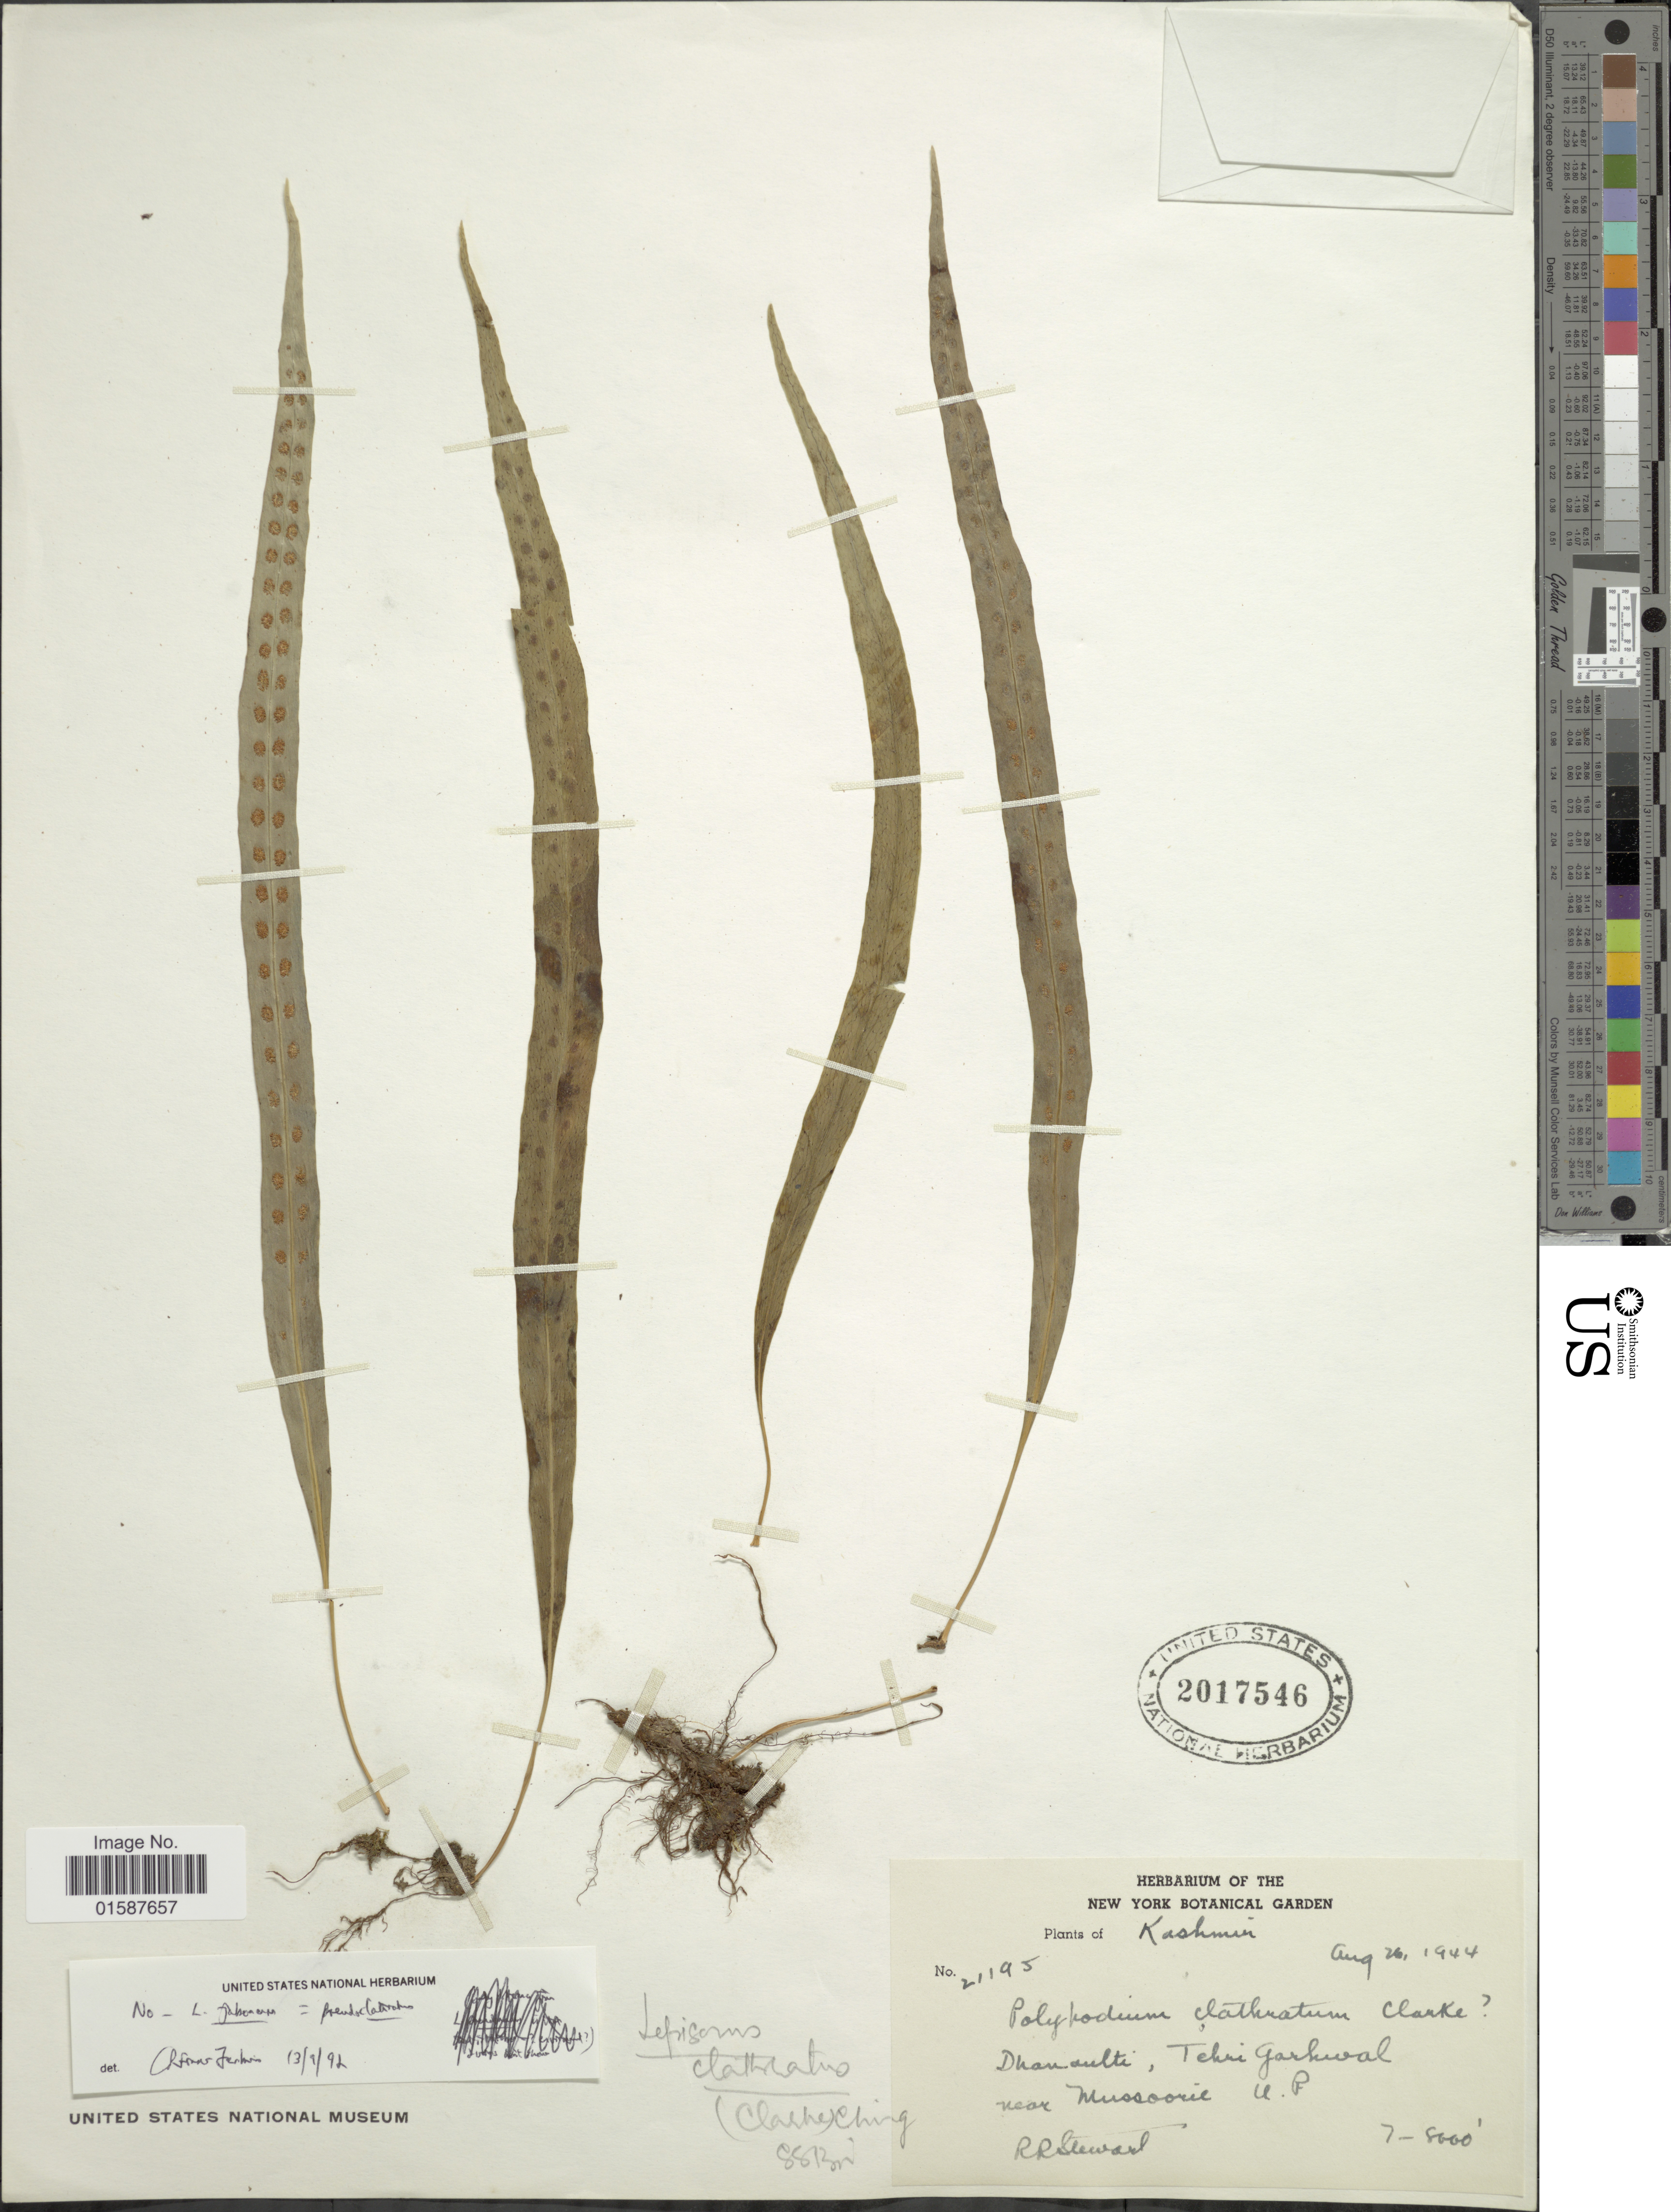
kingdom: Plantae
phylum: Tracheophyta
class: Polypodiopsida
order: Polypodiales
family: Polypodiaceae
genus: Lepisorus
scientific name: Lepisorus clathratus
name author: (C.B. Clarke) Ching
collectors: R. R. Stewart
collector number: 21195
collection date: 1944-08-26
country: India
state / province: Uttarakhand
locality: Kashmir, Dhanaulti, Tehri Garhwal near Mussoorie U. P.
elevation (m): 2134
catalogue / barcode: US 2017546